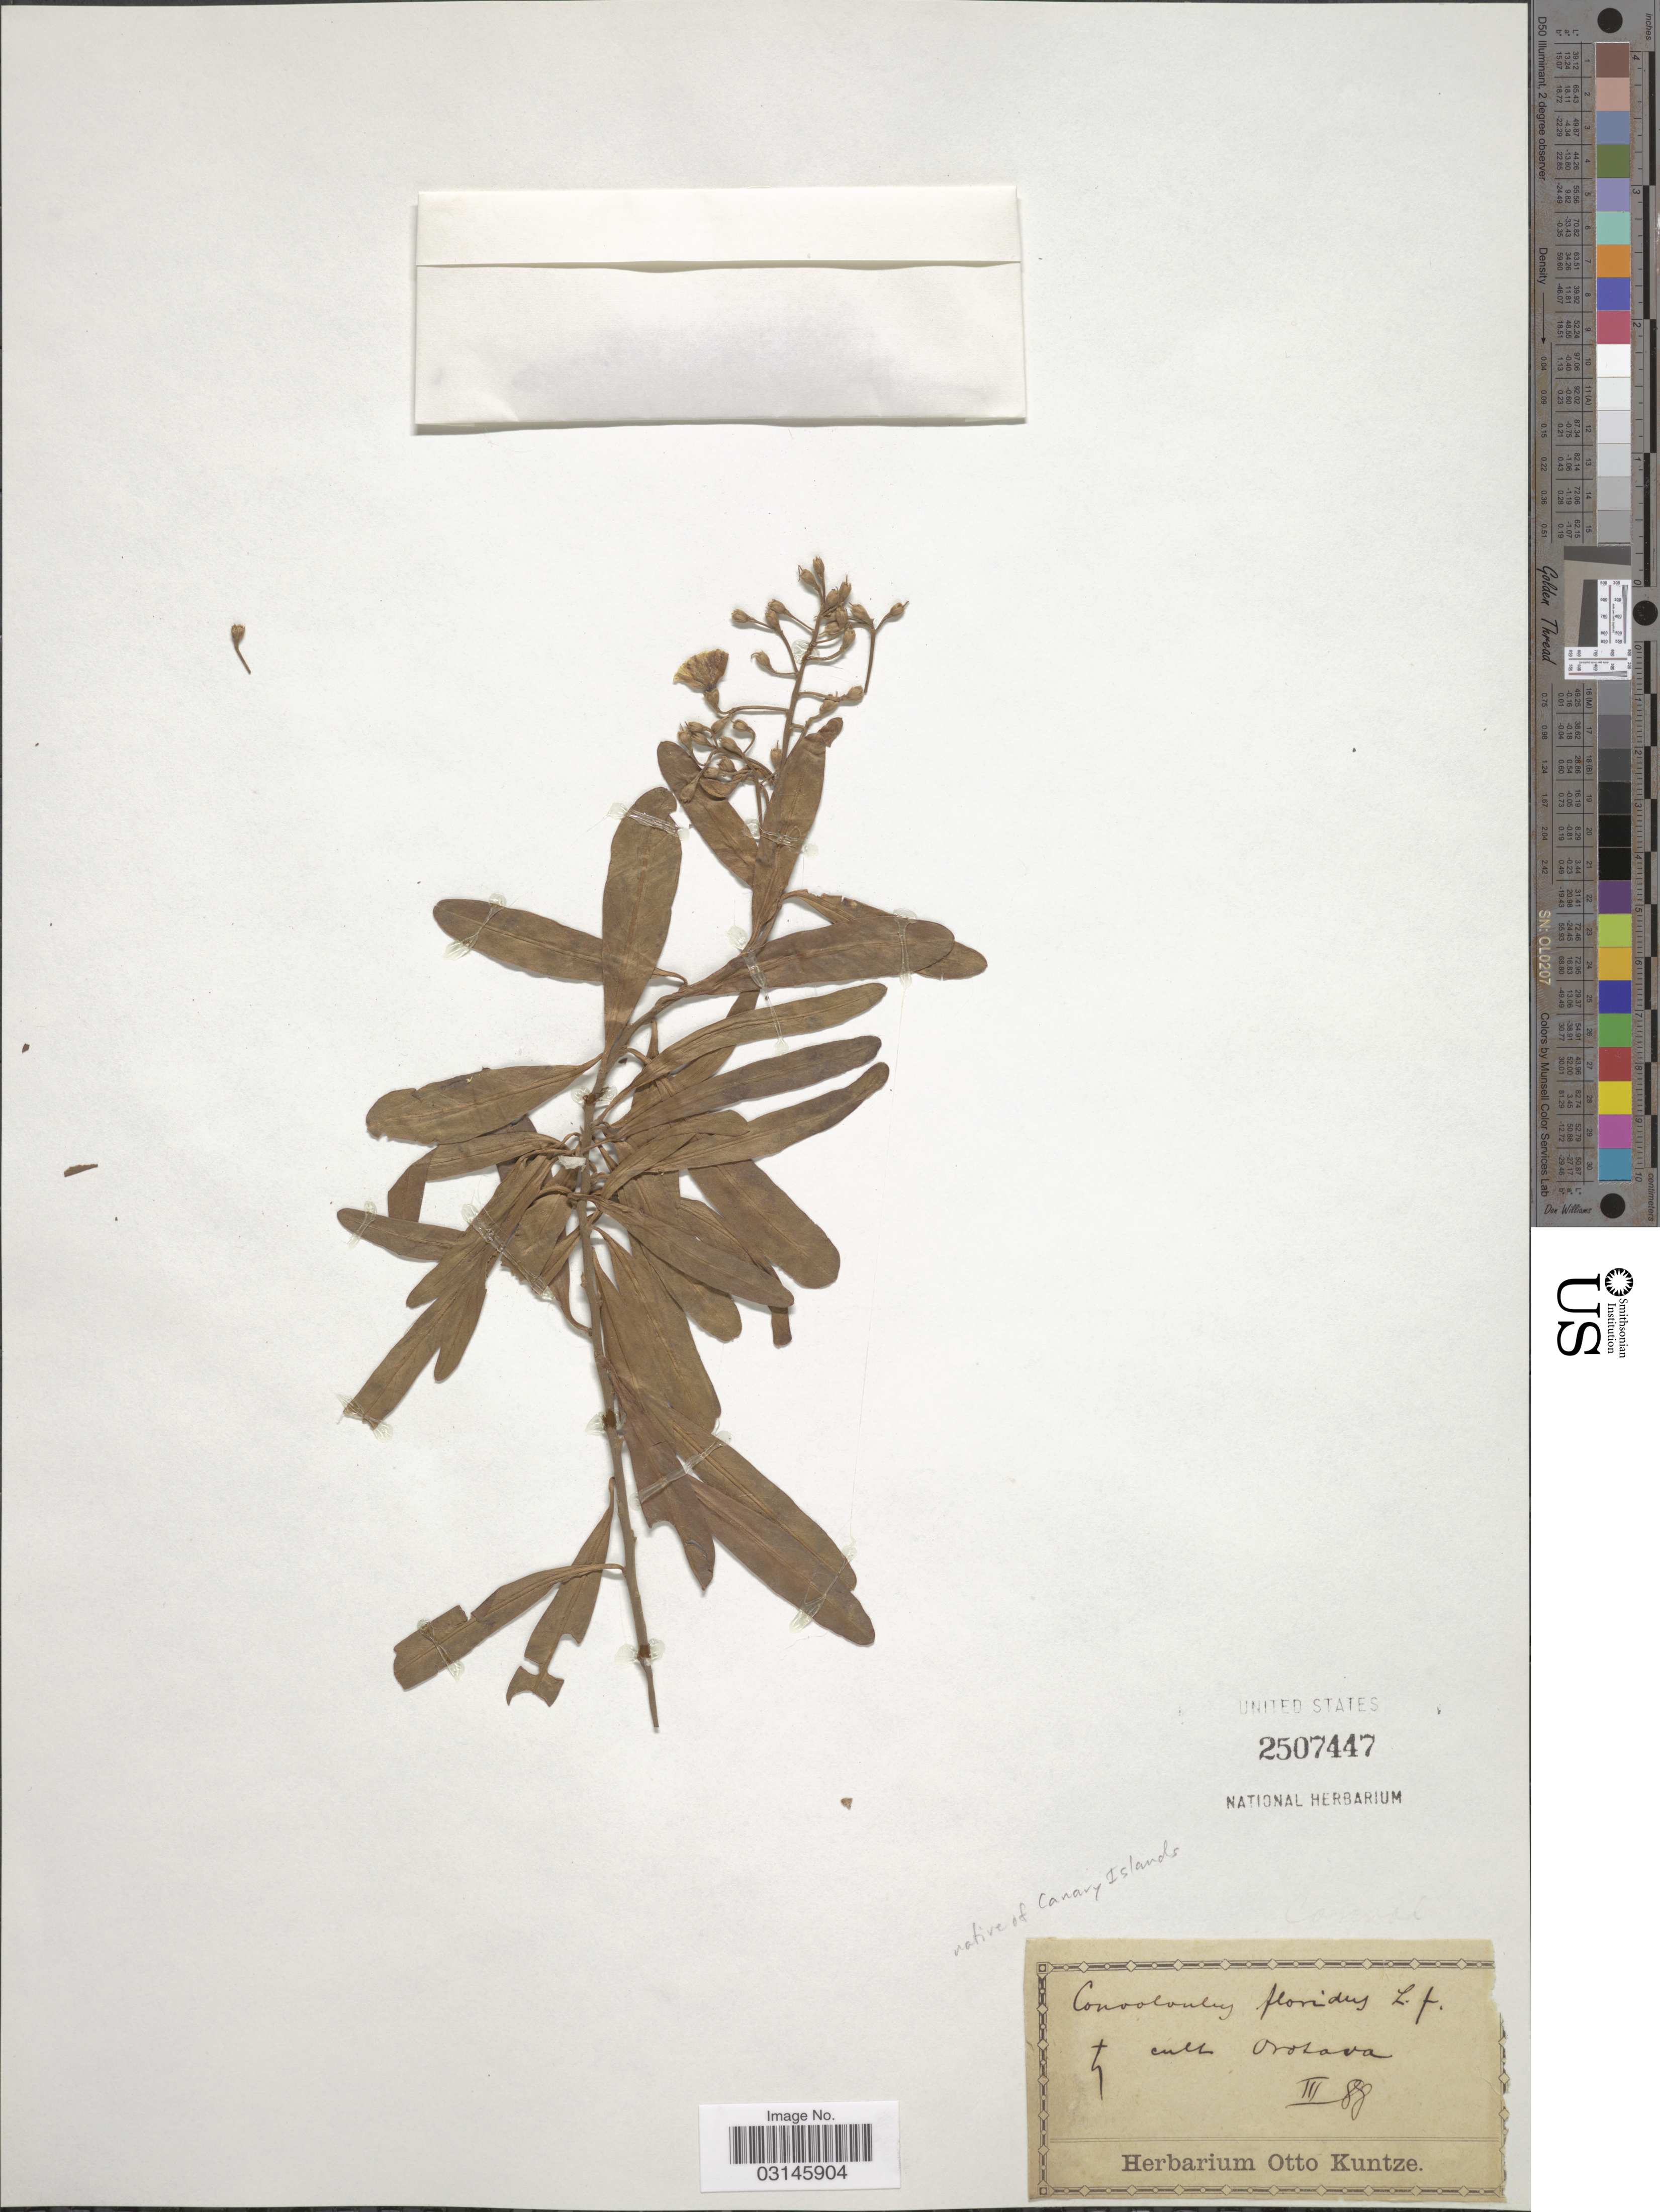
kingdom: Plantae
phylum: Tracheophyta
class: Magnoliopsida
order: Solanales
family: Convolvulaceae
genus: Convolvulus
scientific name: Convolvulus floridus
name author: L. f.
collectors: ex herb. Otto Kuntze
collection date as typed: Transcribed d/m/y: /3/88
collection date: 1888-03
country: Spain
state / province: Canarias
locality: Orozava [interpreted].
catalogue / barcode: US 2507447